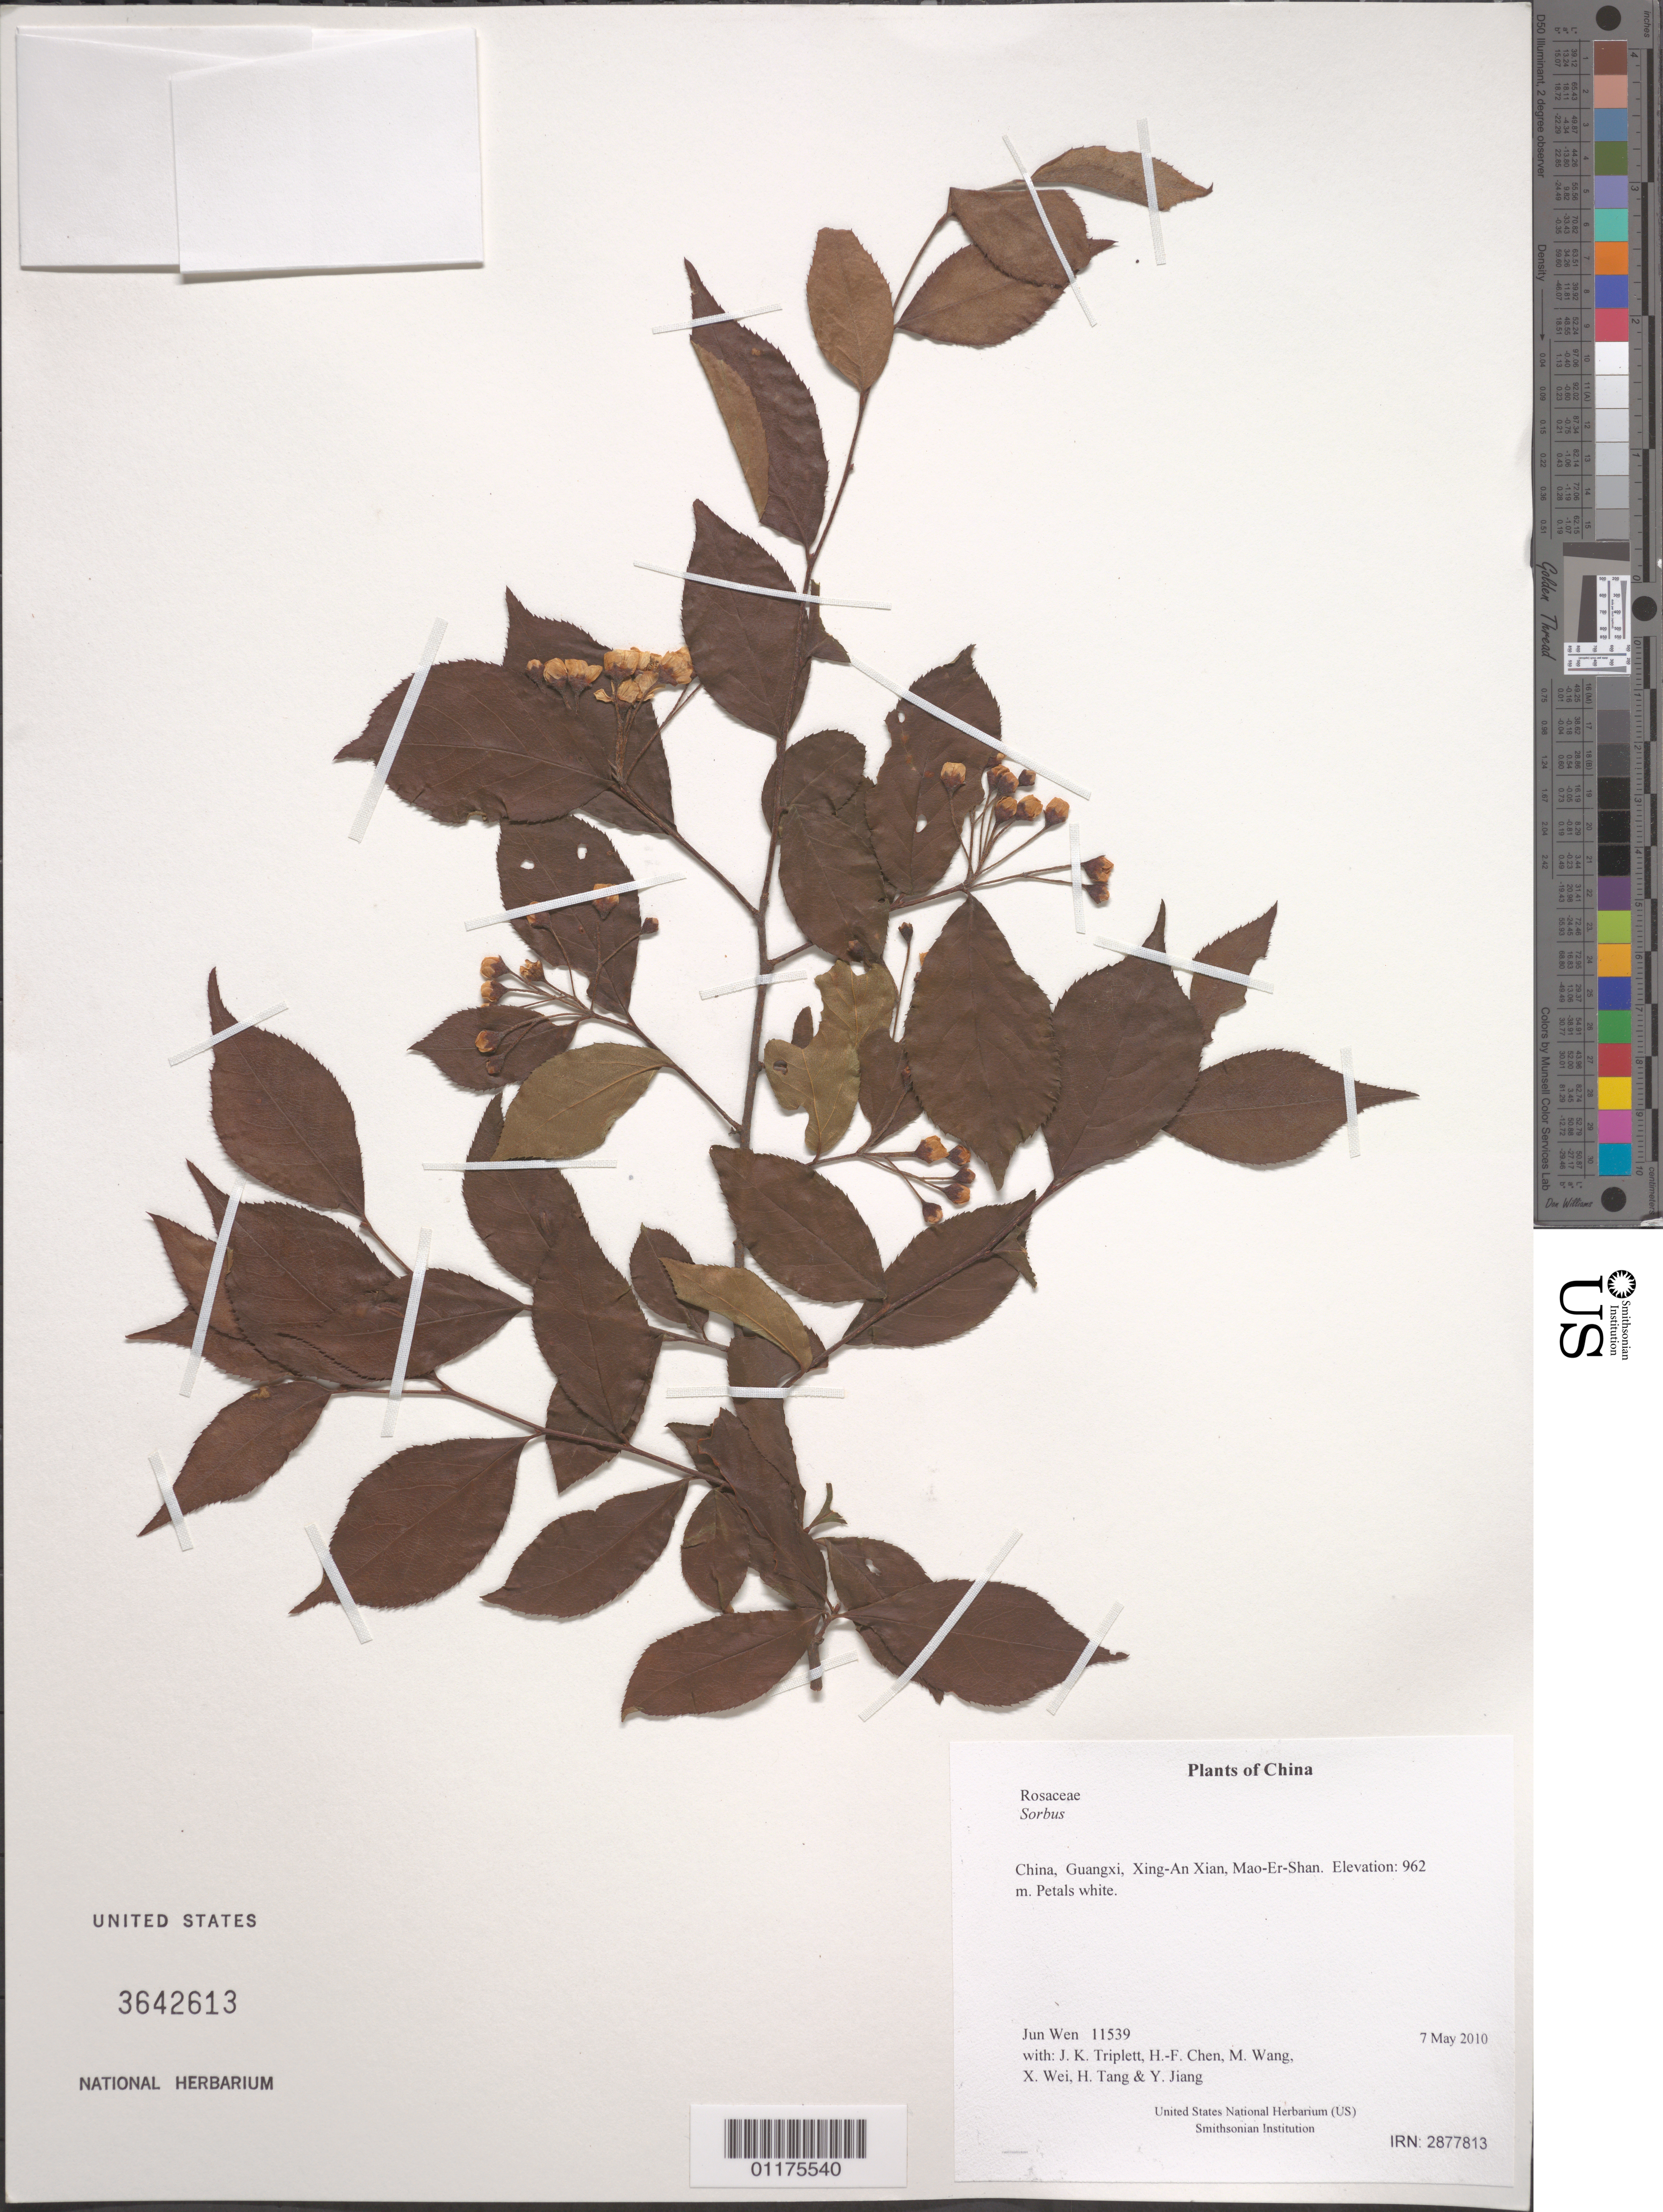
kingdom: Plantae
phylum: Tracheophyta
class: Magnoliopsida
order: Rosales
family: Rosaceae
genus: Sorbus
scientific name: Sorbus sp.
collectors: J. Wen, J. K. Triplett, H.-F. Chen, M. Wang, X. Wei, H. Tang & Y. Jiang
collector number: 11539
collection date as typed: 7 May 2010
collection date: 2010-05-07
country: China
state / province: Guangxi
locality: Xing-An Xian, Mao-Er-Shan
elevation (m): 962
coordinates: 25 51.410 N, 110 29.704 E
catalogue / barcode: US 3642613